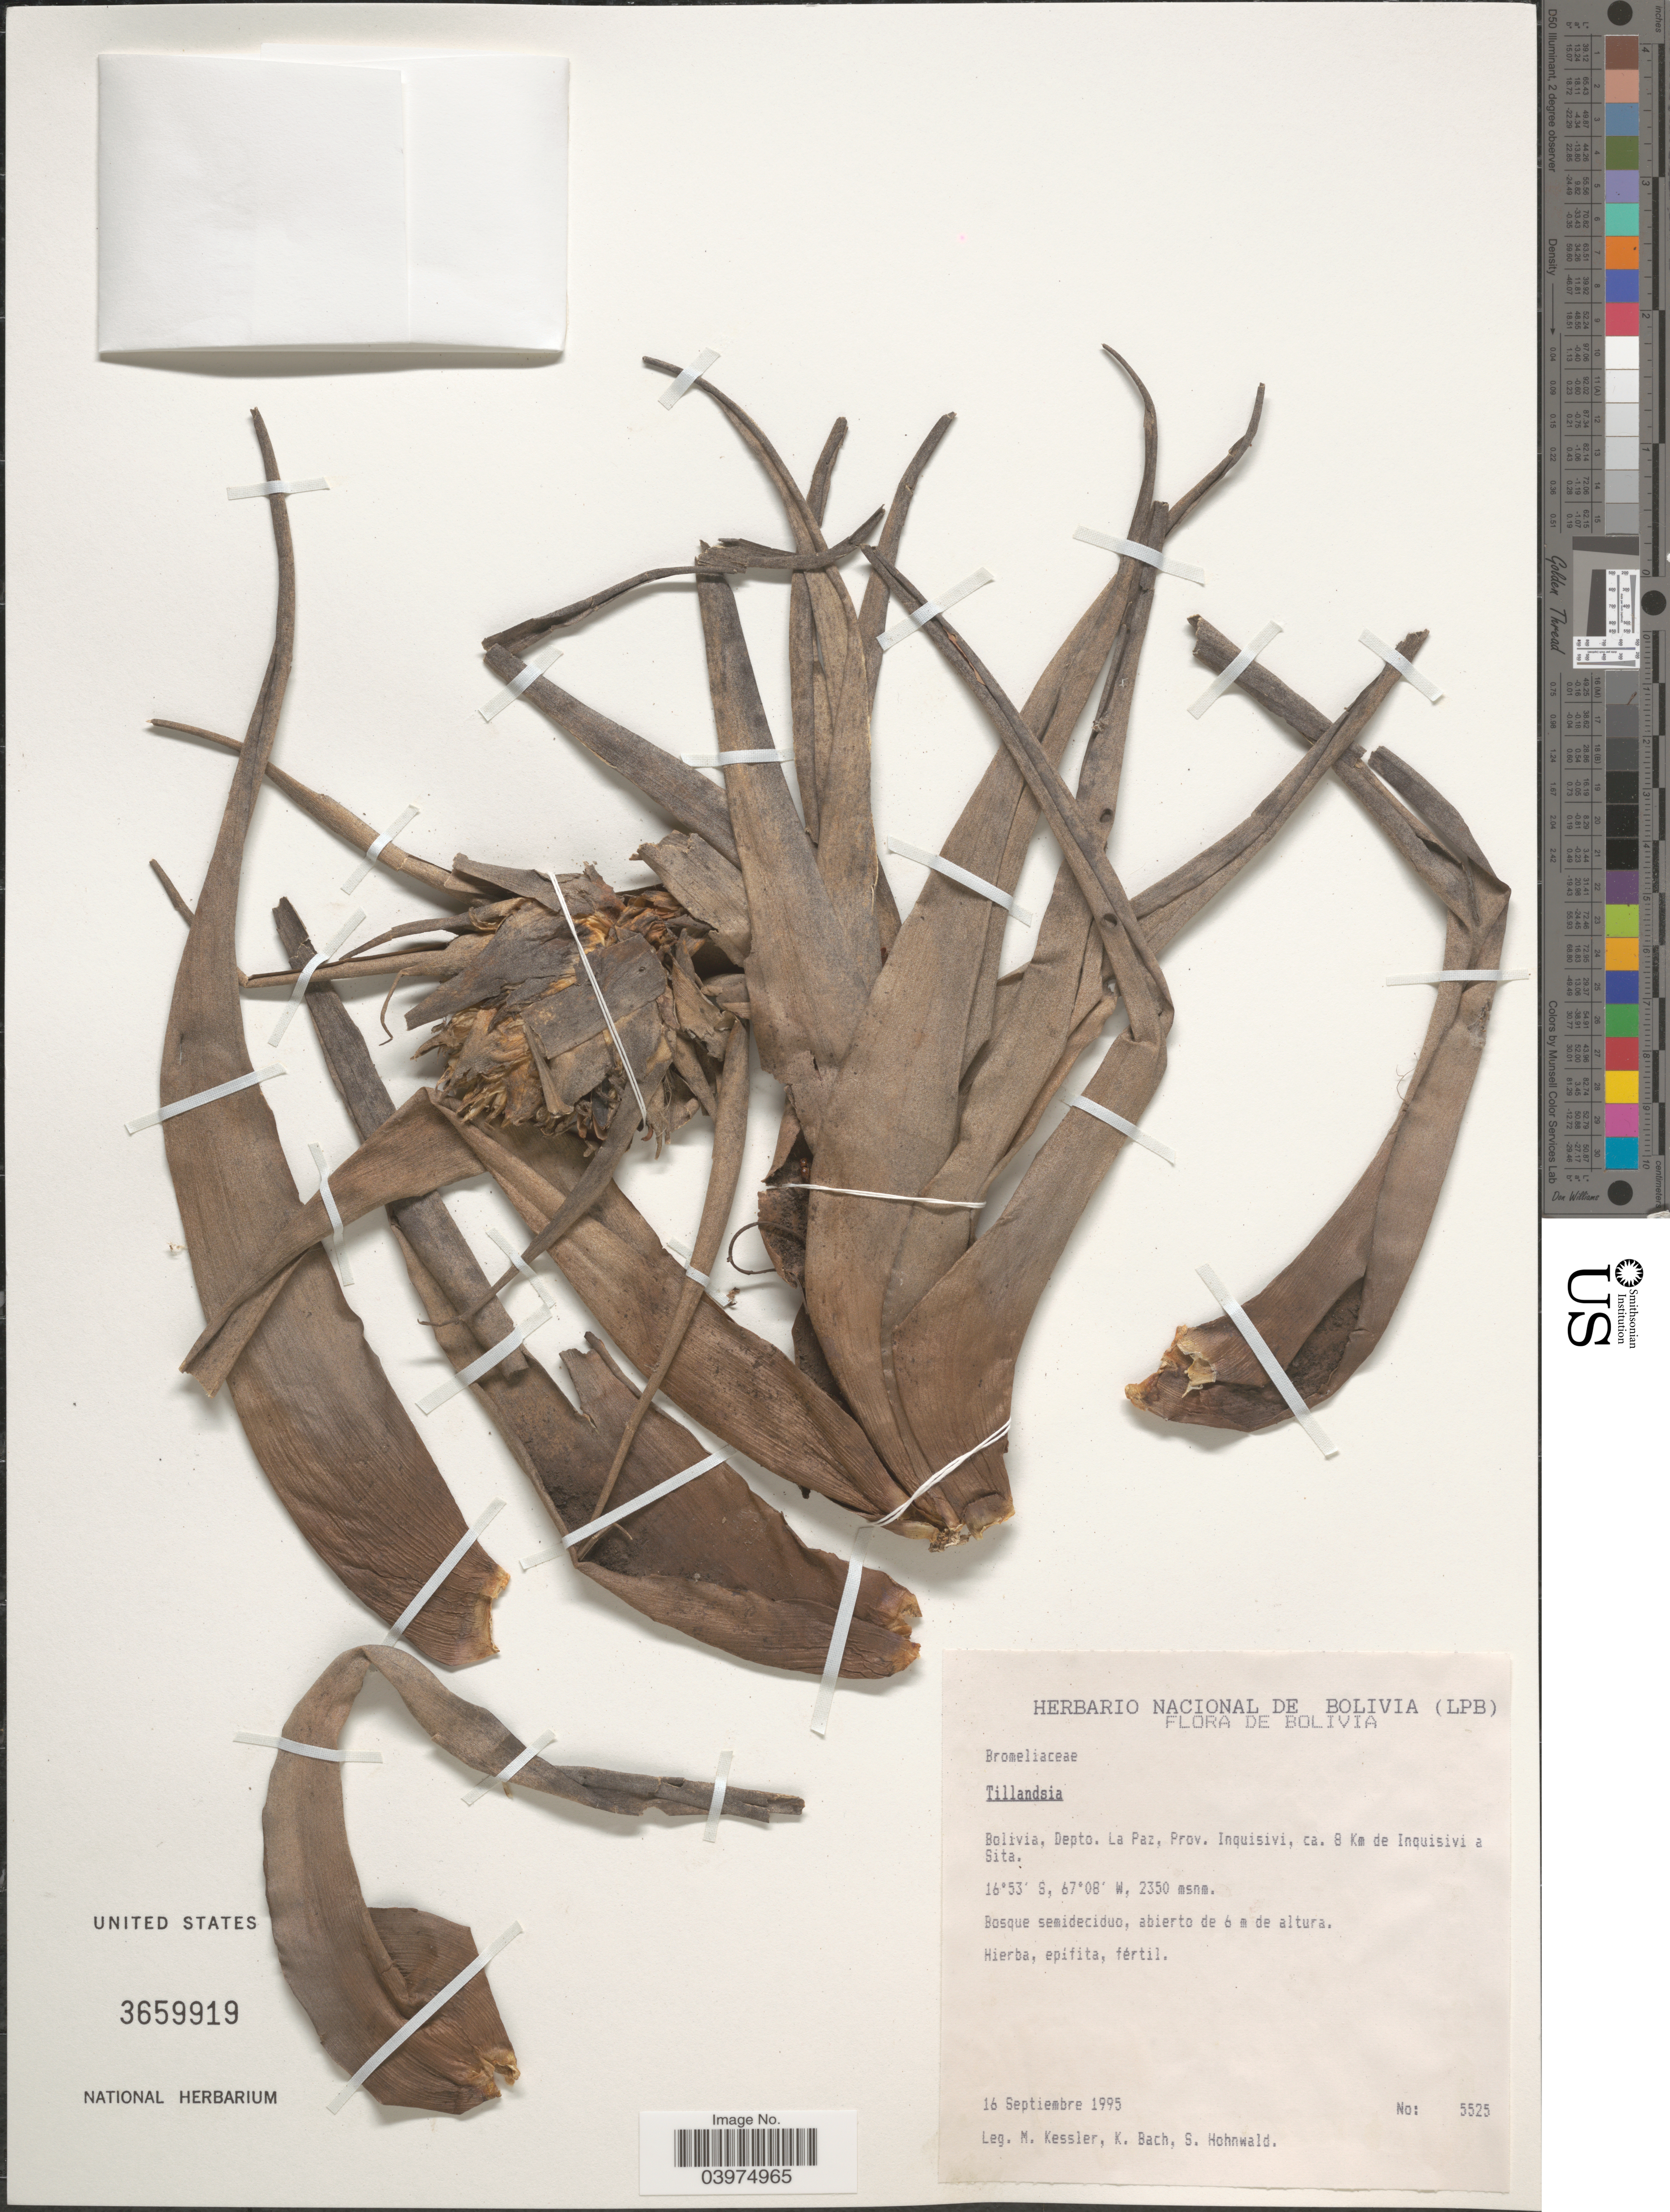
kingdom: Plantae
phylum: Tracheophyta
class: Liliopsida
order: Poales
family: Bromeliaceae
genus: Tillandsia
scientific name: Tillandsia sp.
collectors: M. Kessler, K. Bach & S. Hohnwald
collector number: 5525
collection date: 1995-09-16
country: Bolivia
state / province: La Paz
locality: Depto. La Paz, Prov. Inquisivi, ca. 8 Km de Inquisivi a Sita.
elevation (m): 2350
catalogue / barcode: US 3659919